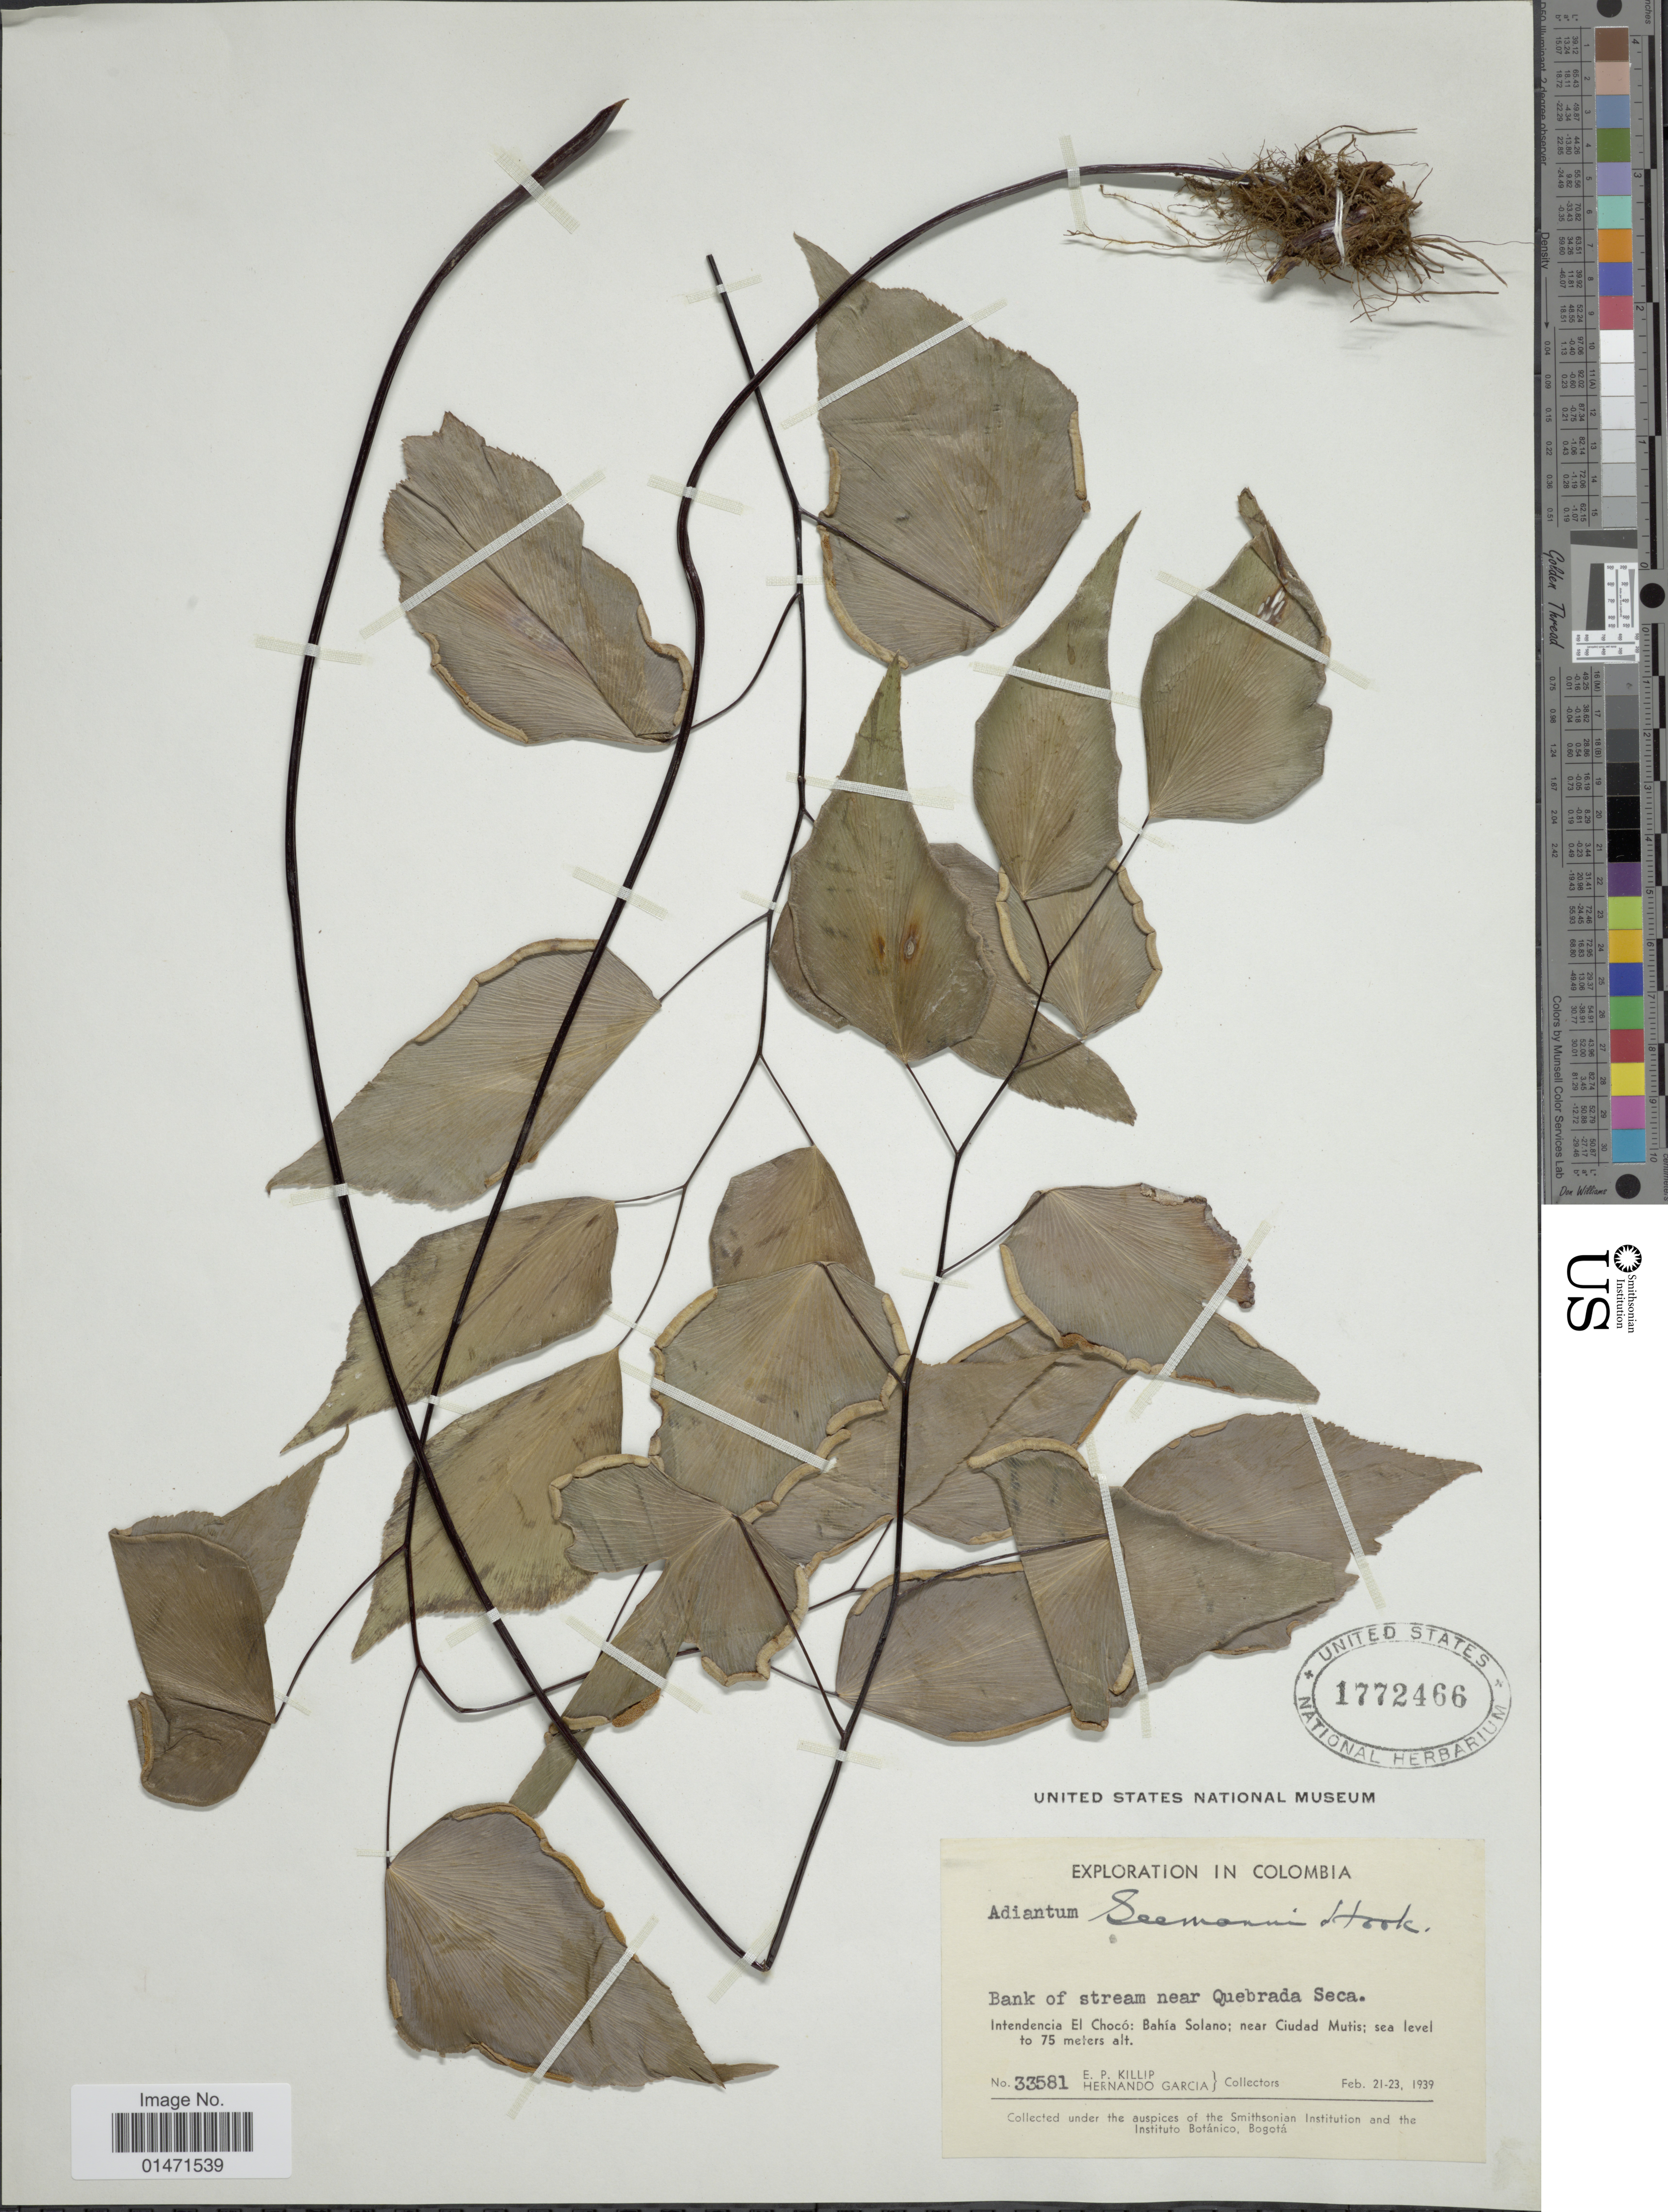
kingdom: Plantae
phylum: Tracheophyta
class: Polypodiopsida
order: Polypodiales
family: Pteridaceae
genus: Adiantum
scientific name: Adiantum seemannii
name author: Hook.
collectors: E. P. Killip & H. Garcia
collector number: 33581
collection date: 1939-02-21/1939-02-23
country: Colombia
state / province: Chocó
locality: Bahía Solano; near Ciudad Mutis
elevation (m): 75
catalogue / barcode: US 1772466